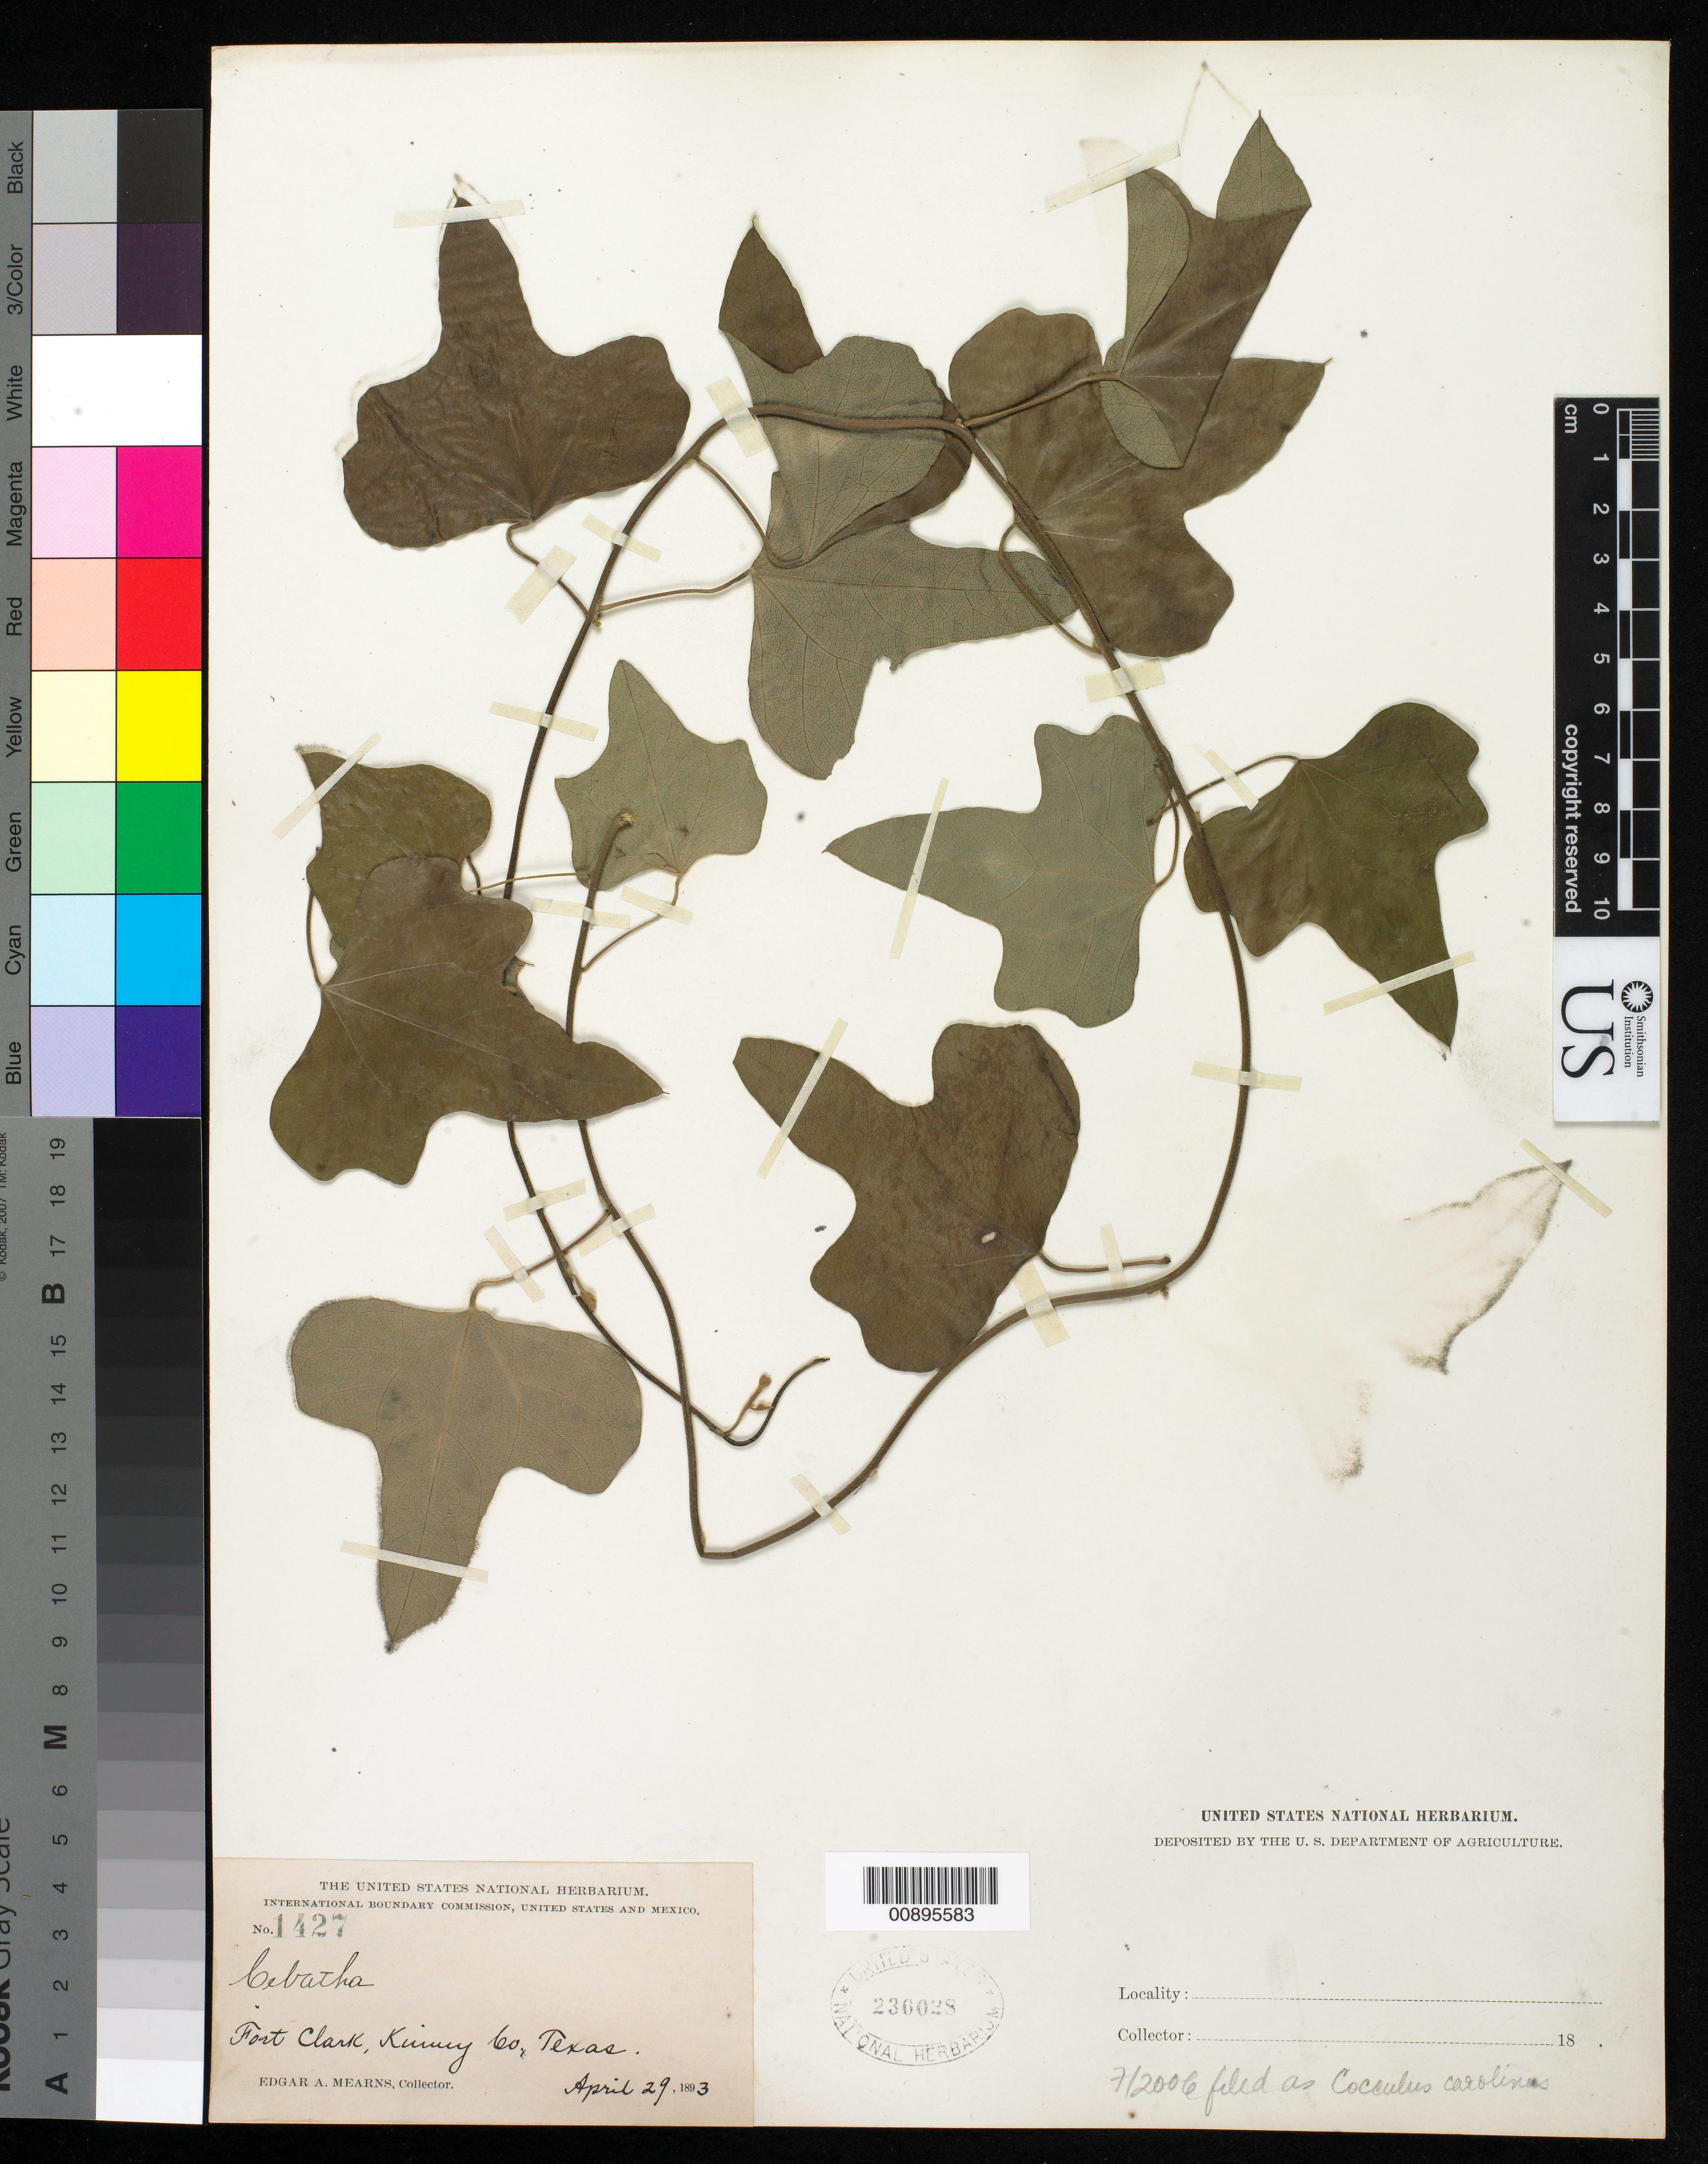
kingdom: Plantae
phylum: Tracheophyta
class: Magnoliopsida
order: Ranunculales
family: Menispermaceae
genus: Cocculus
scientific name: Cocculus carolinus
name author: (L.) DC.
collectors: E. A. Mearns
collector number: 1427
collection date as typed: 29 Apr 1893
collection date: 1893-04-29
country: United States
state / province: Texas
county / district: Kinney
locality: Fort Clark, Kinney County, Texas.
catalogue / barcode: US 230028